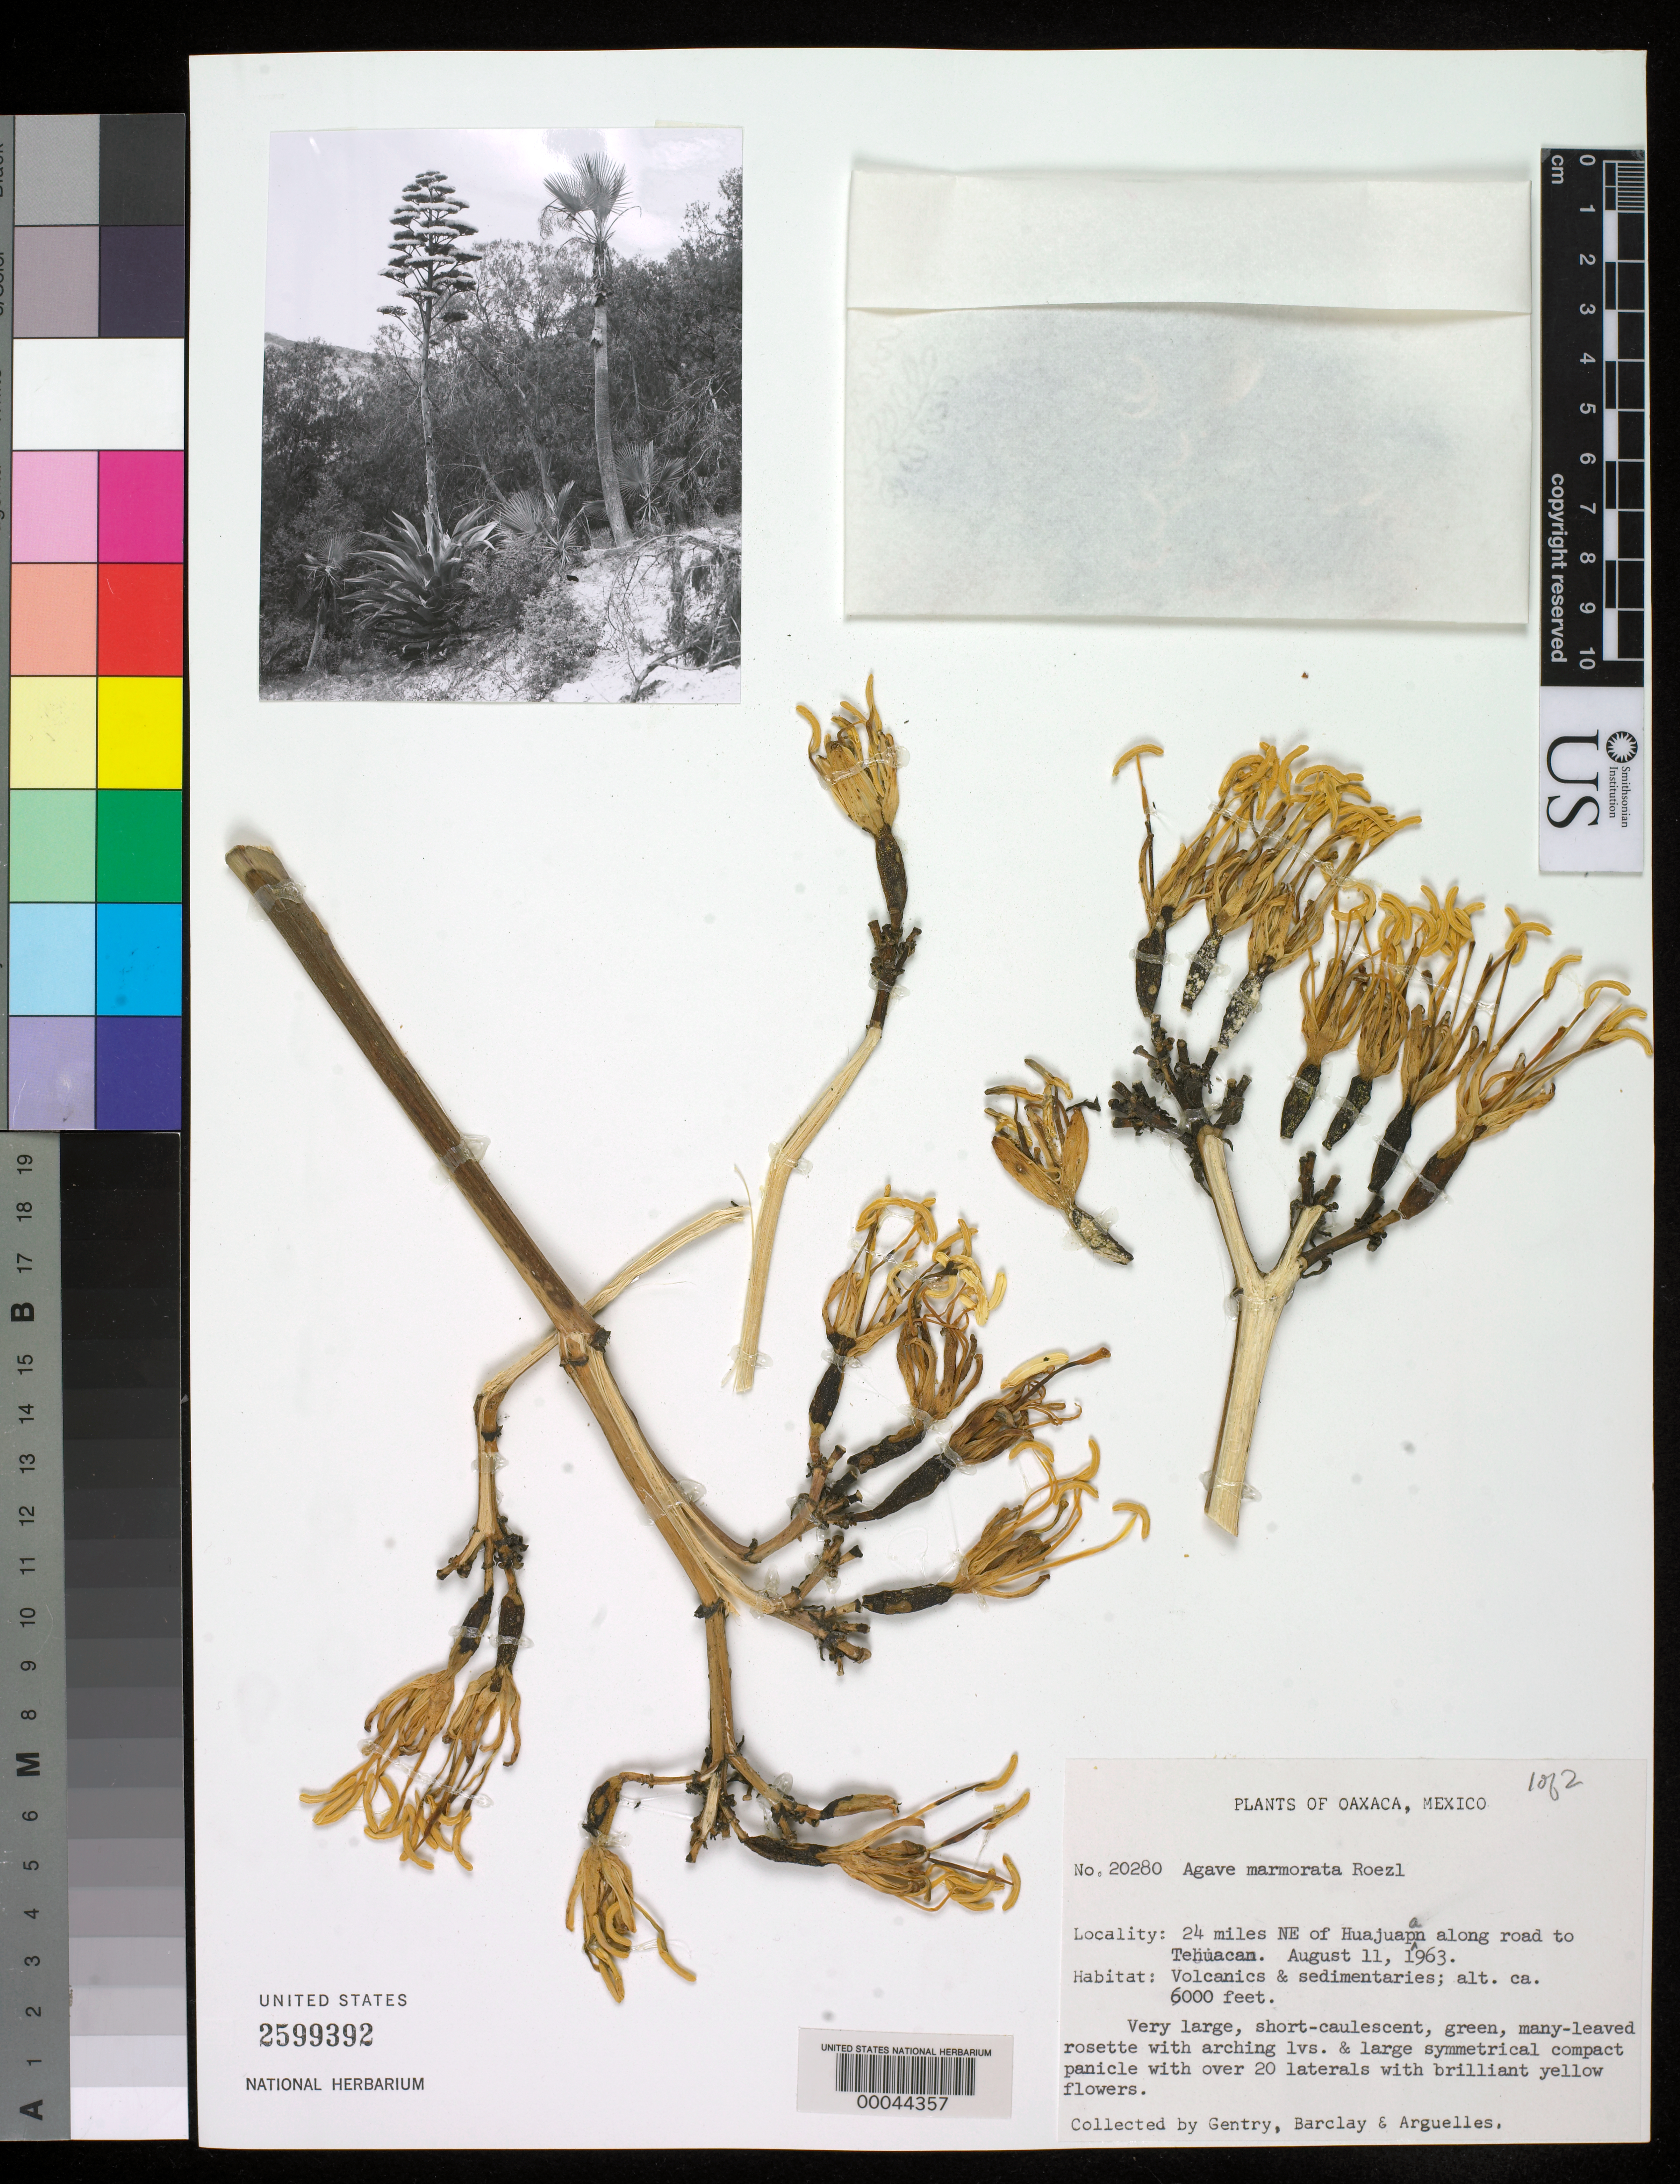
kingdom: Plantae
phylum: Tracheophyta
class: Liliopsida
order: Asparagales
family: Asparagaceae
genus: Agave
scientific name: Agave marmorata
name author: Roezl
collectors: H. S. Gentry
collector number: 20280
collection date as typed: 11 Aug 1963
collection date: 1963-08-11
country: Mexico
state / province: Oaxaca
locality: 24 mi NE of Huajuapan along road to Tehuacan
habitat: Volcanics & sedimentaries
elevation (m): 1829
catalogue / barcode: US 2599392